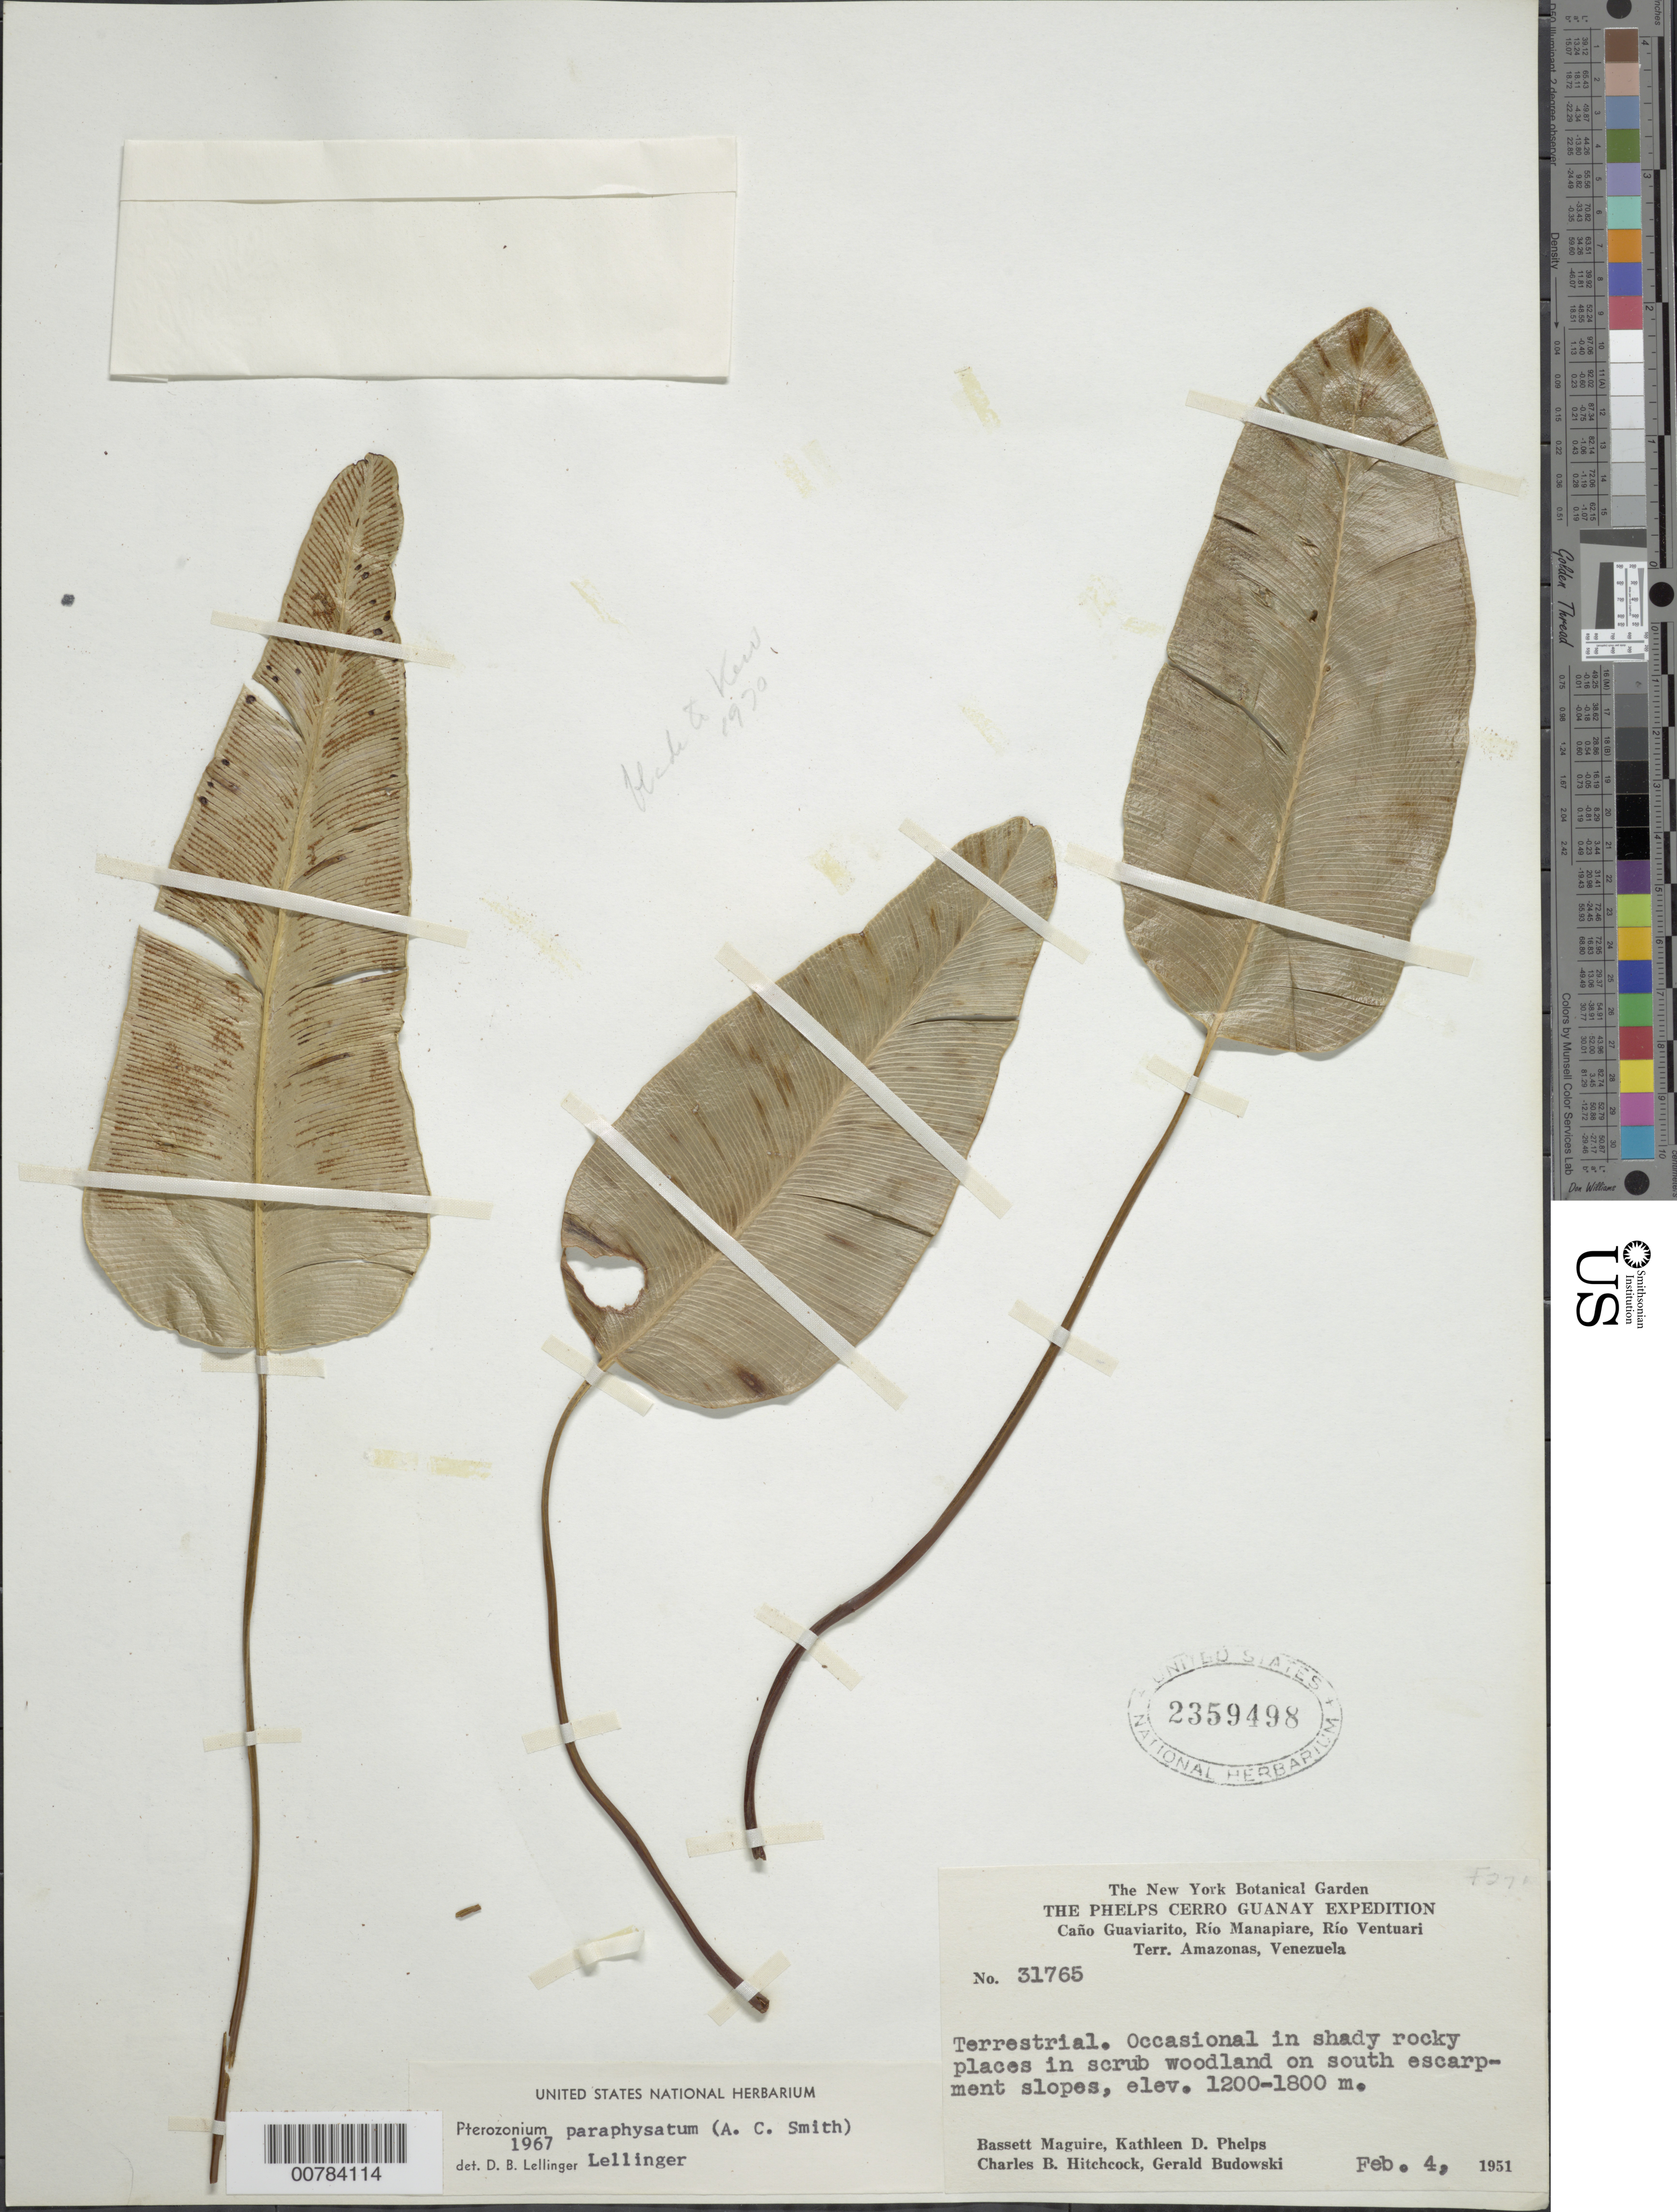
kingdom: Plantae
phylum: Tracheophyta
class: Polypodiopsida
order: Polypodiales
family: Pteridaceae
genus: Pterozonium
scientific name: Pterozonium paraphysatum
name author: (A.C. Sm.) Lellinger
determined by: Lellinger, David B., (BOT), Smithsonian Institution - National Museum of Natural History (UNITED STATES)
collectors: B. Maguire, K. D. Phelps, C. B. Hitchcock & G. Budowski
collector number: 31765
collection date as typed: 4-Feb-51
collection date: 1951-02-04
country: Venezuela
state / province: Amazonas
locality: Caño Guaviarito, Río Manapiare, Río Ventuari, Cerro Guanay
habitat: Shady rocky places in scrub woodland on south escarpment slopes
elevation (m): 1200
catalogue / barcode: US 2359498